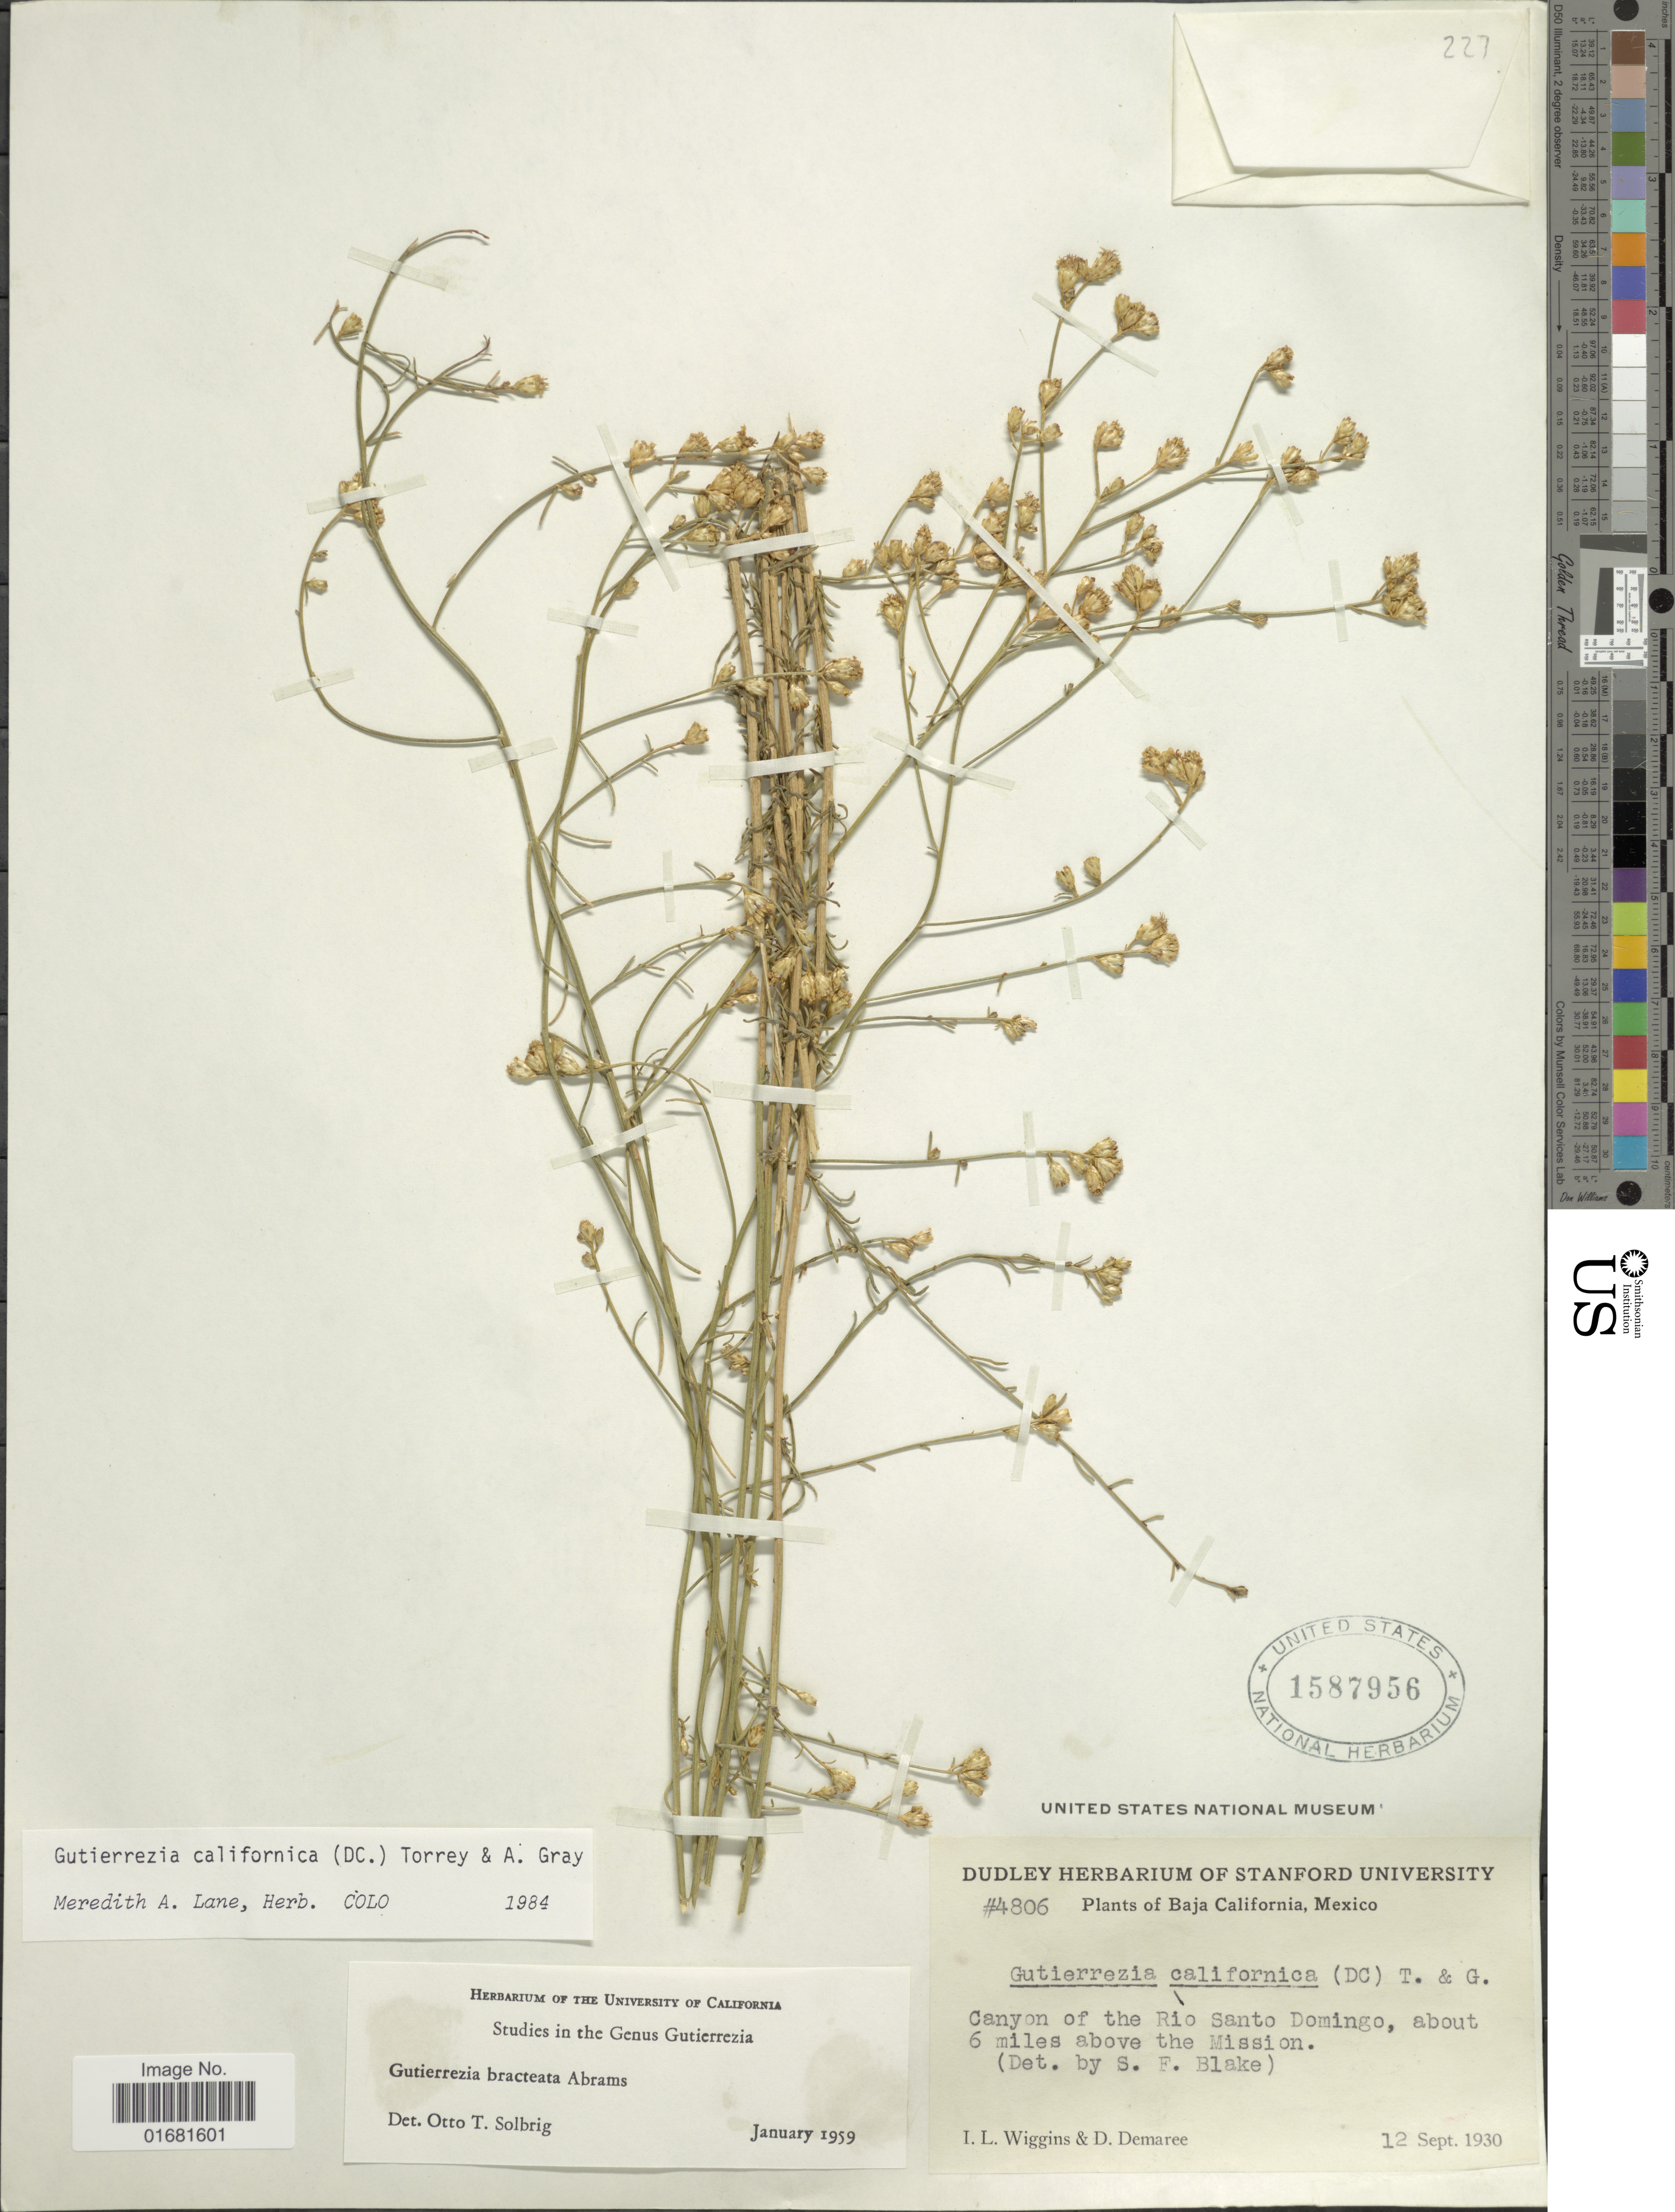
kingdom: Plantae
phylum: Tracheophyta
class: Magnoliopsida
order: Asterales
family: Asteraceae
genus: Gutierrezia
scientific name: Gutierrezia californica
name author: Torr. & A. Gray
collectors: I. L. Wiggins & D. Demaree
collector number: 4806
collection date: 1930-09-12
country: Mexico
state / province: Baja California Norte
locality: Baja California, Mexico. Canyon of the Rio Santo Domingo, about 6 miles above the Mission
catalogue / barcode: US 1587956